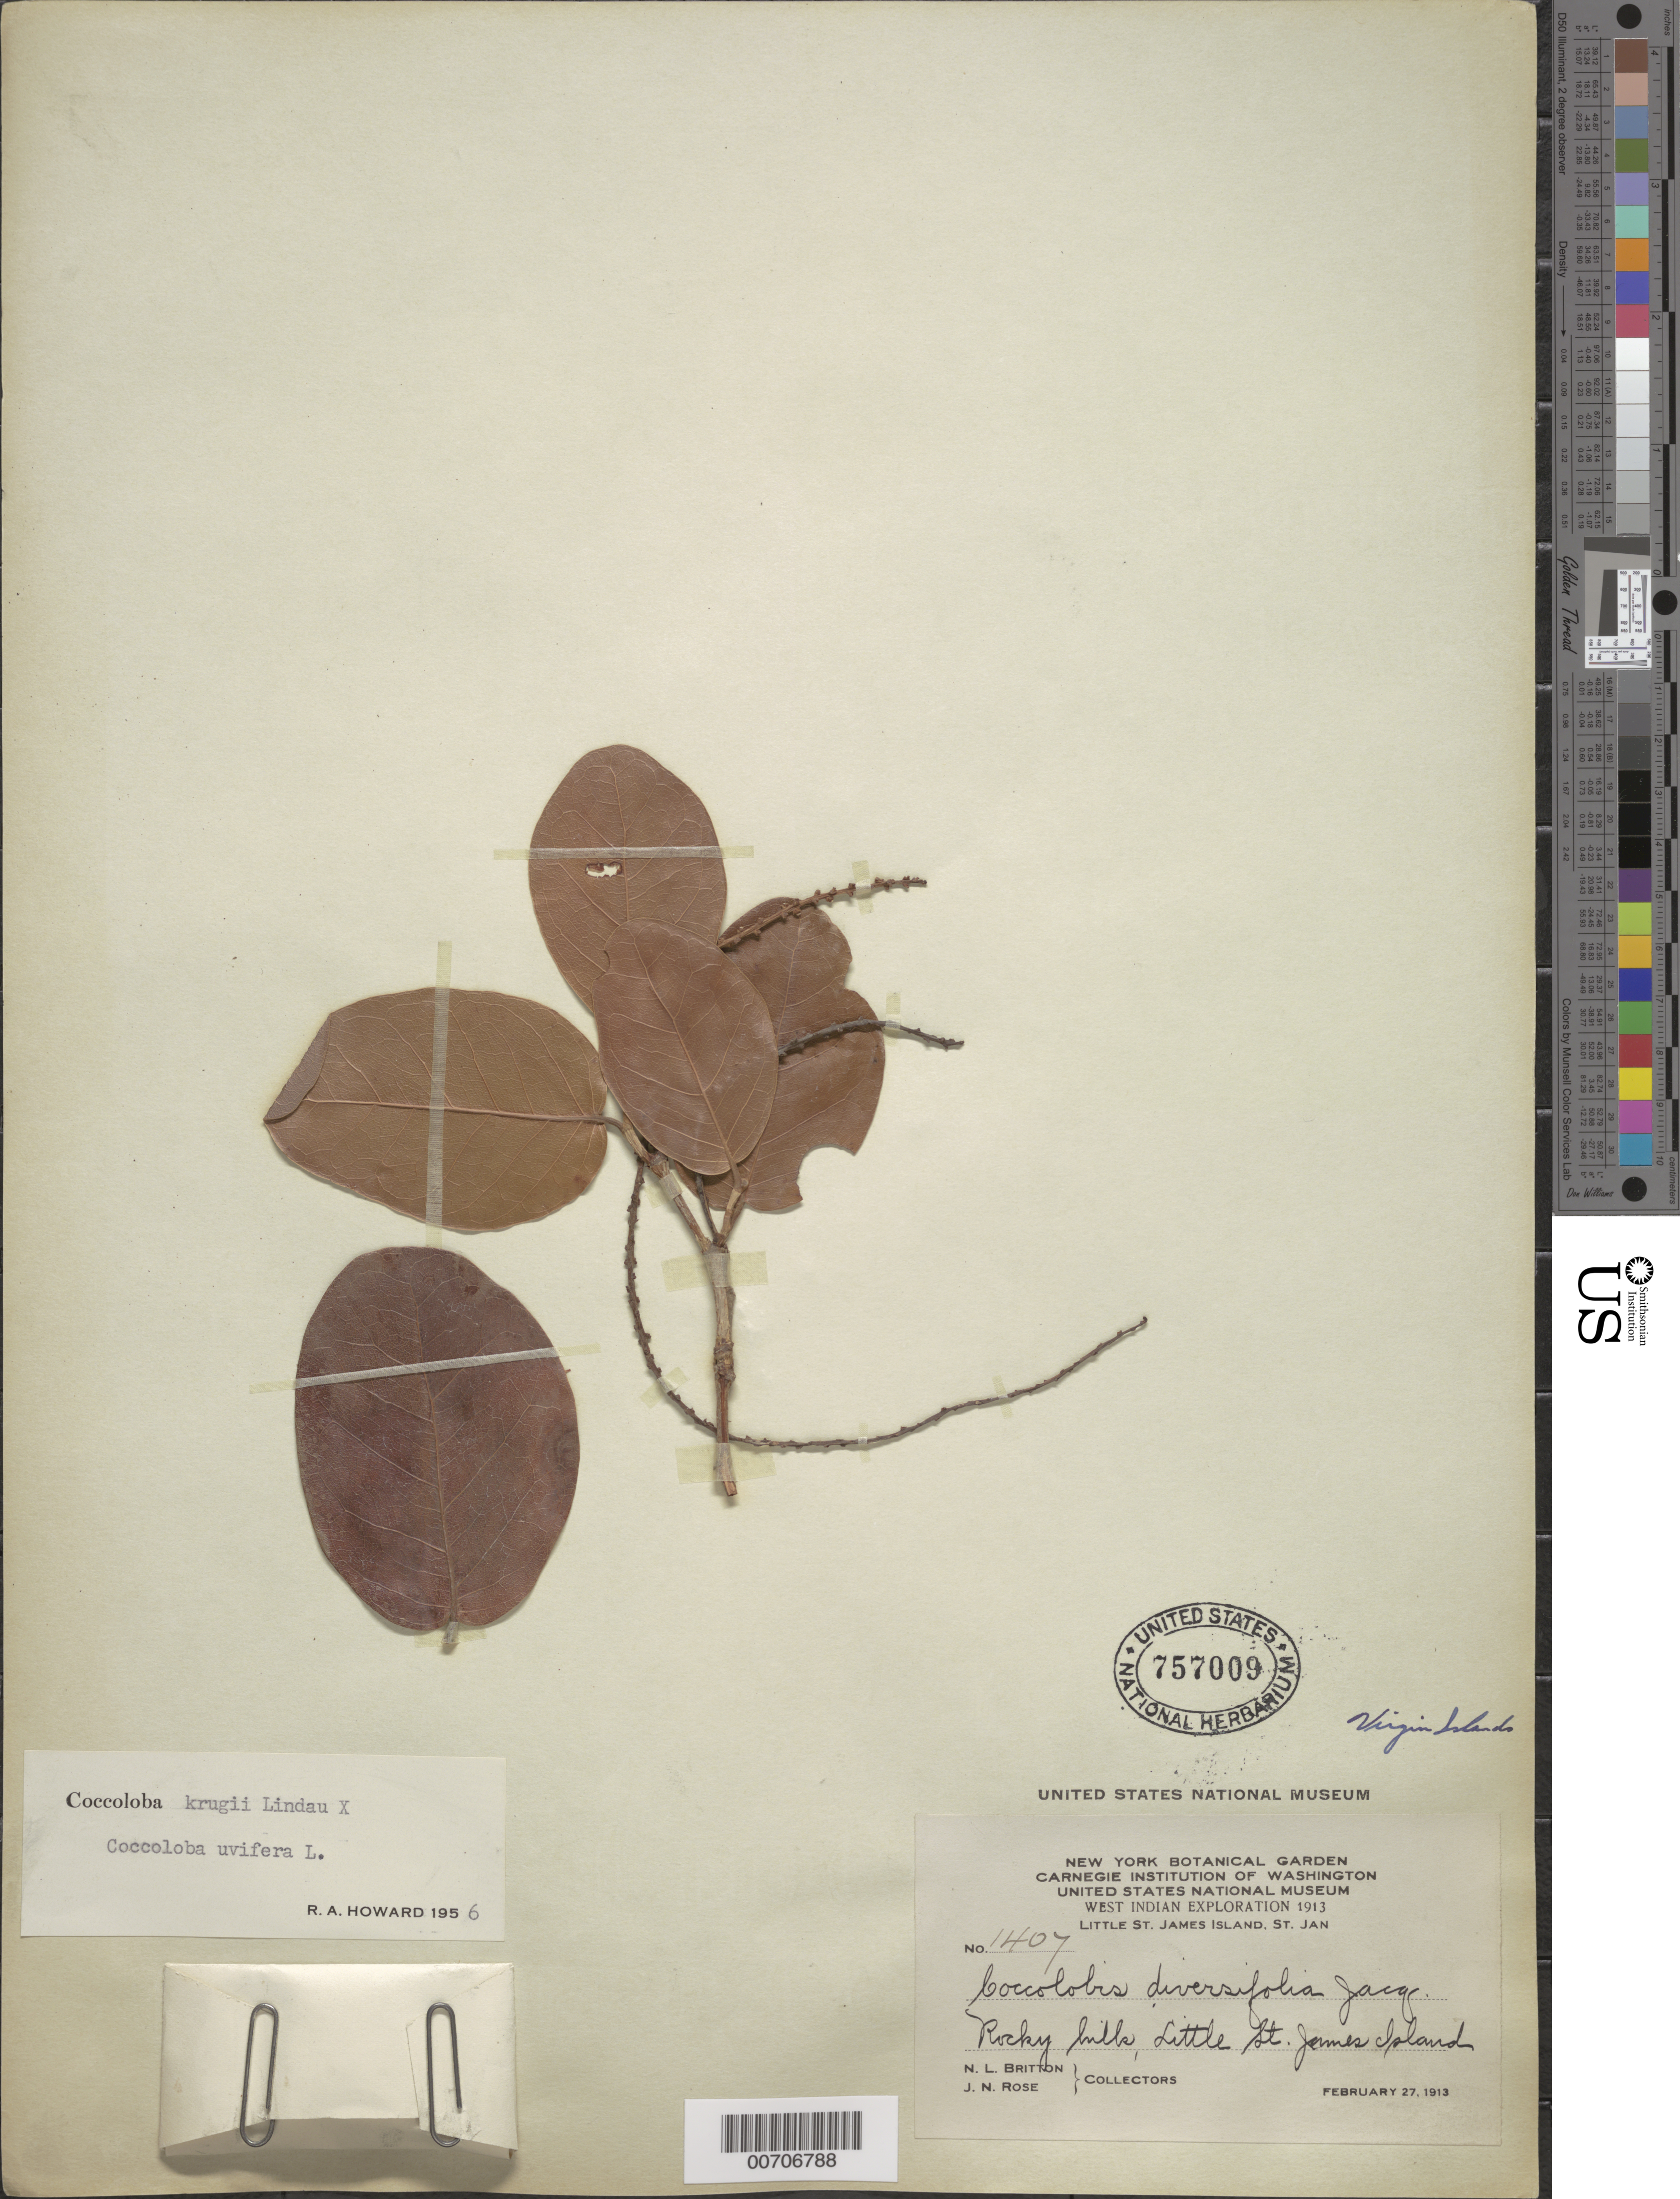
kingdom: Plantae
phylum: Tracheophyta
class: Magnoliopsida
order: Caryophyllales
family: Polygonaceae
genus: Coccoloba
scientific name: Coccoloba x krugii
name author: Lindau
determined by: Howard, R. A.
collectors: N. Britton & J. N. Rose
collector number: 1407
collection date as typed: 27 Feb 1913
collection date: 1913-02-27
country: U.S. Virgin Islands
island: Little St. James Island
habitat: Rocky hills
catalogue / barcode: US 757009